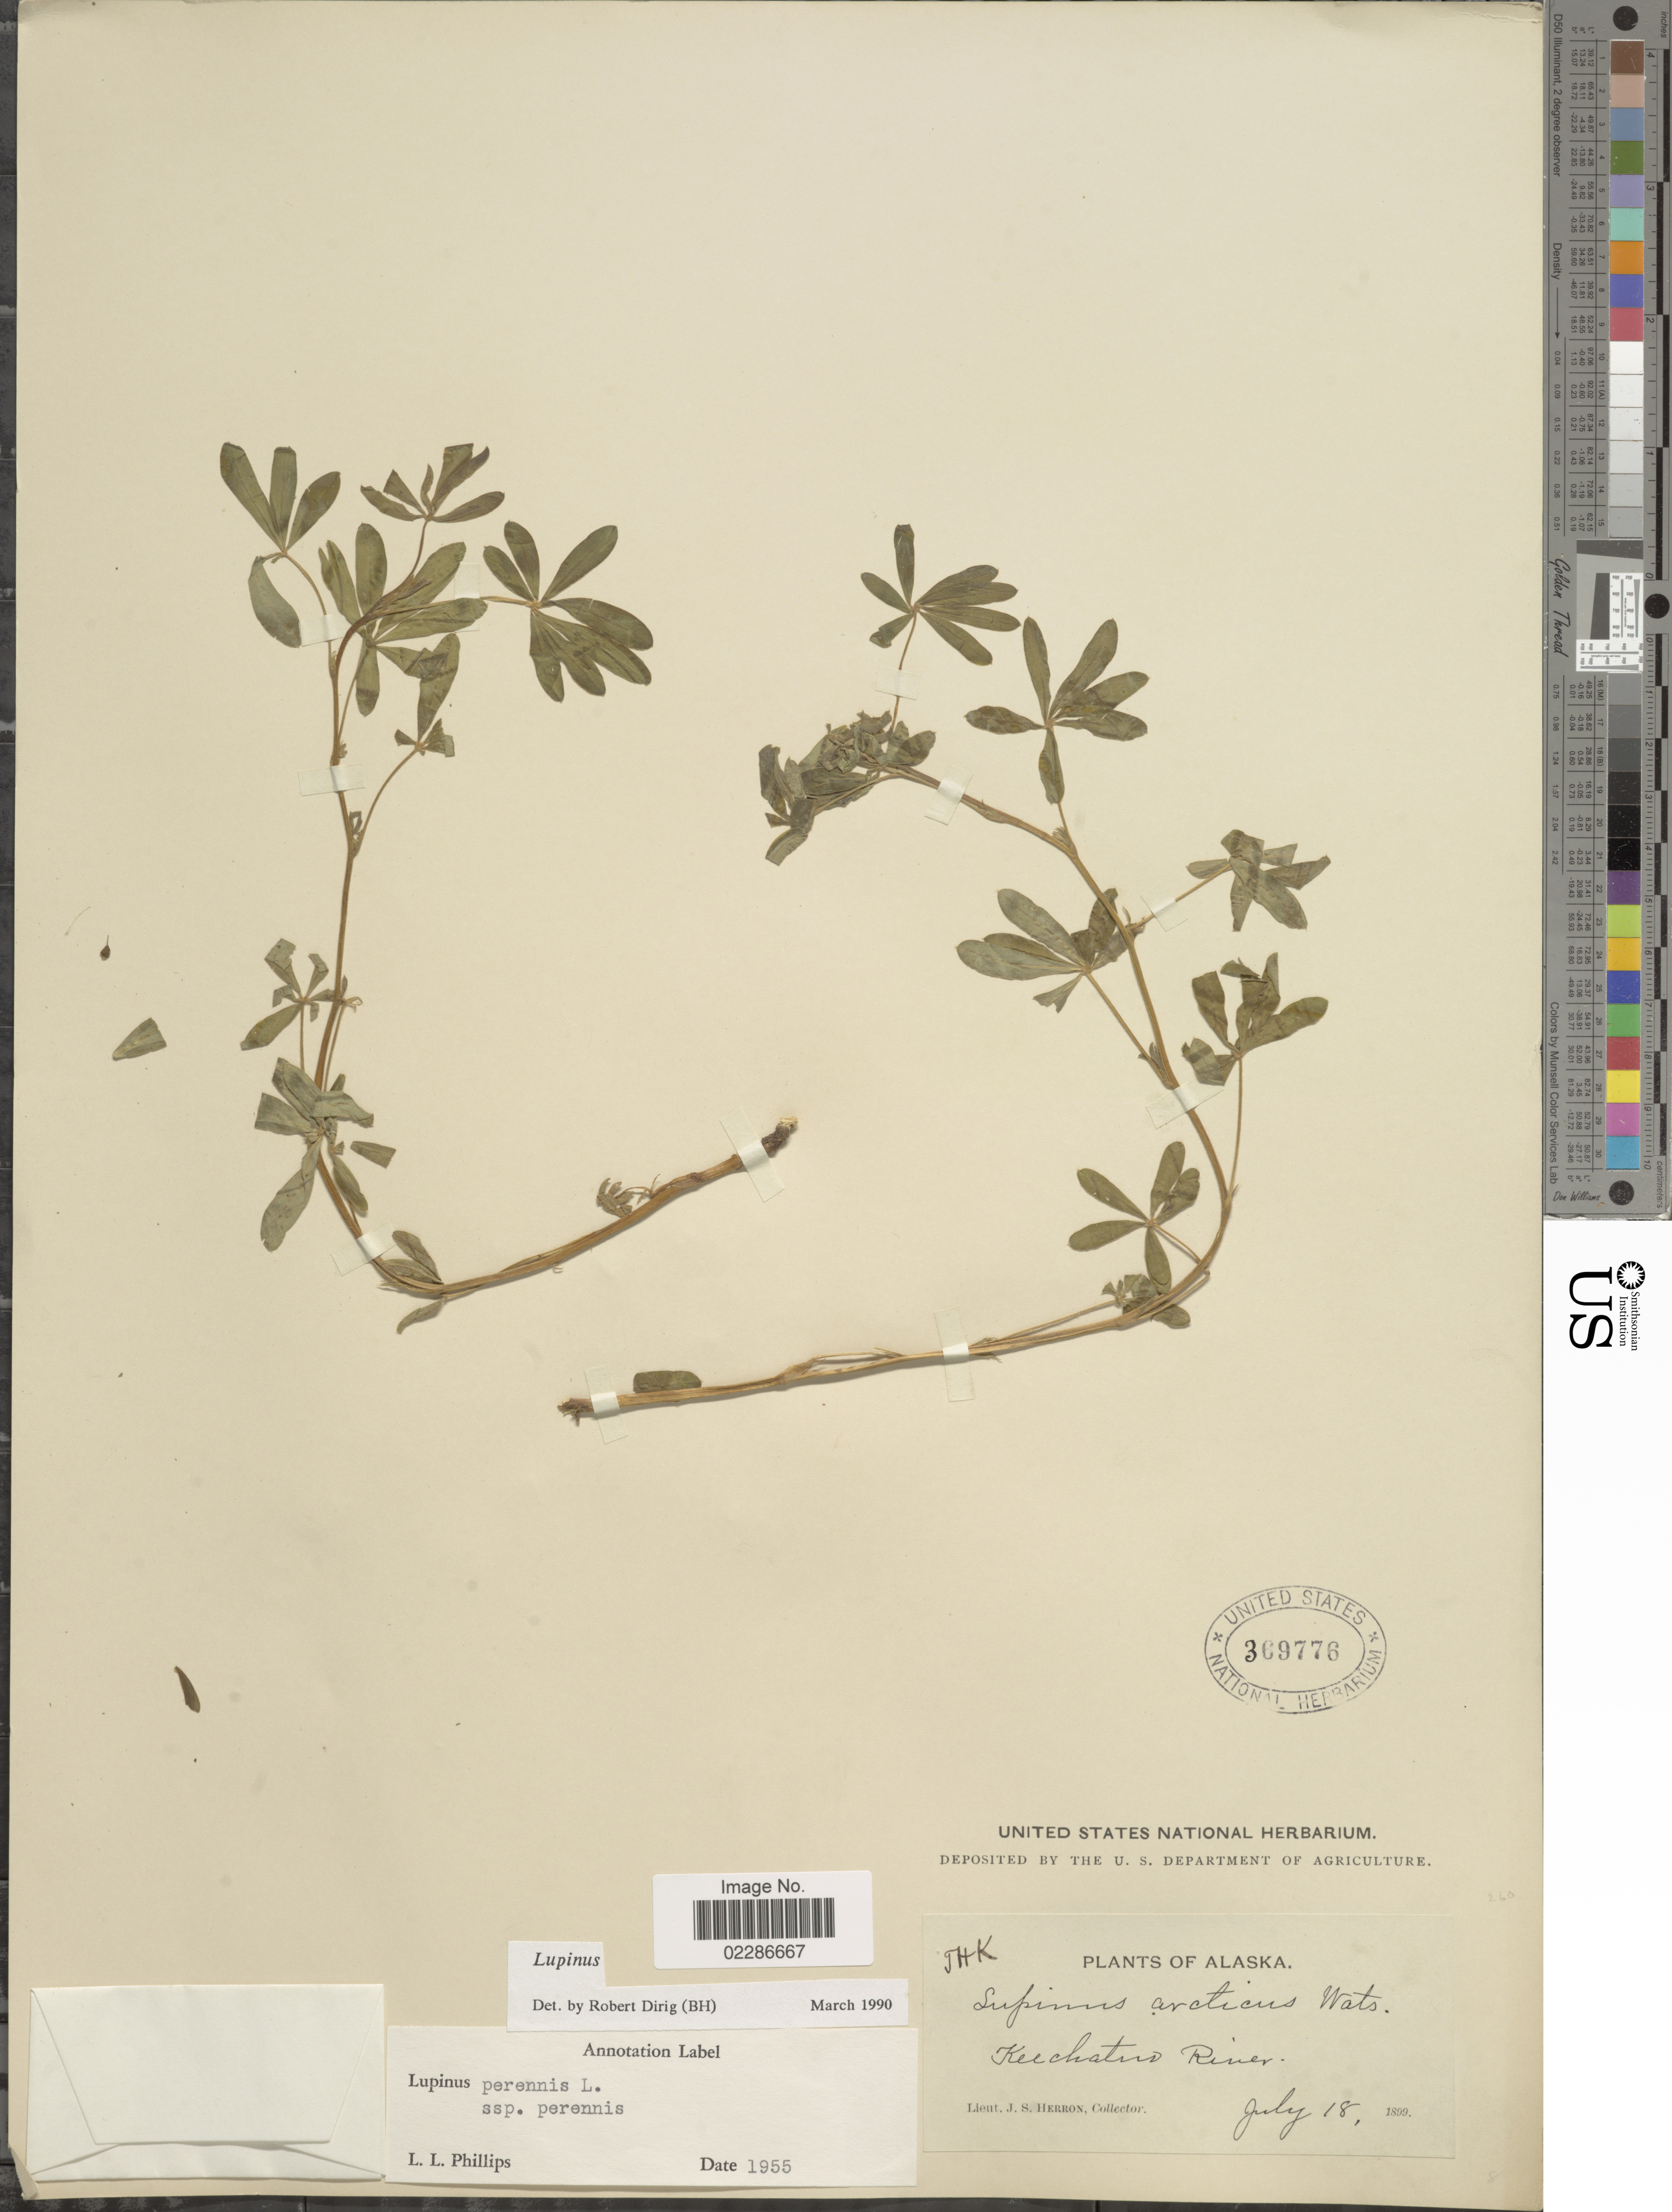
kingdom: Plantae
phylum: Tracheophyta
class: Magnoliopsida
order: Fabales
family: Fabaceae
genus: Lupinus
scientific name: Lupinus perennis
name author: L.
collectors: J. Herron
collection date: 1899-07-18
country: United States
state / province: Alaska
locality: Kechatno River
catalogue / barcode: US 369776